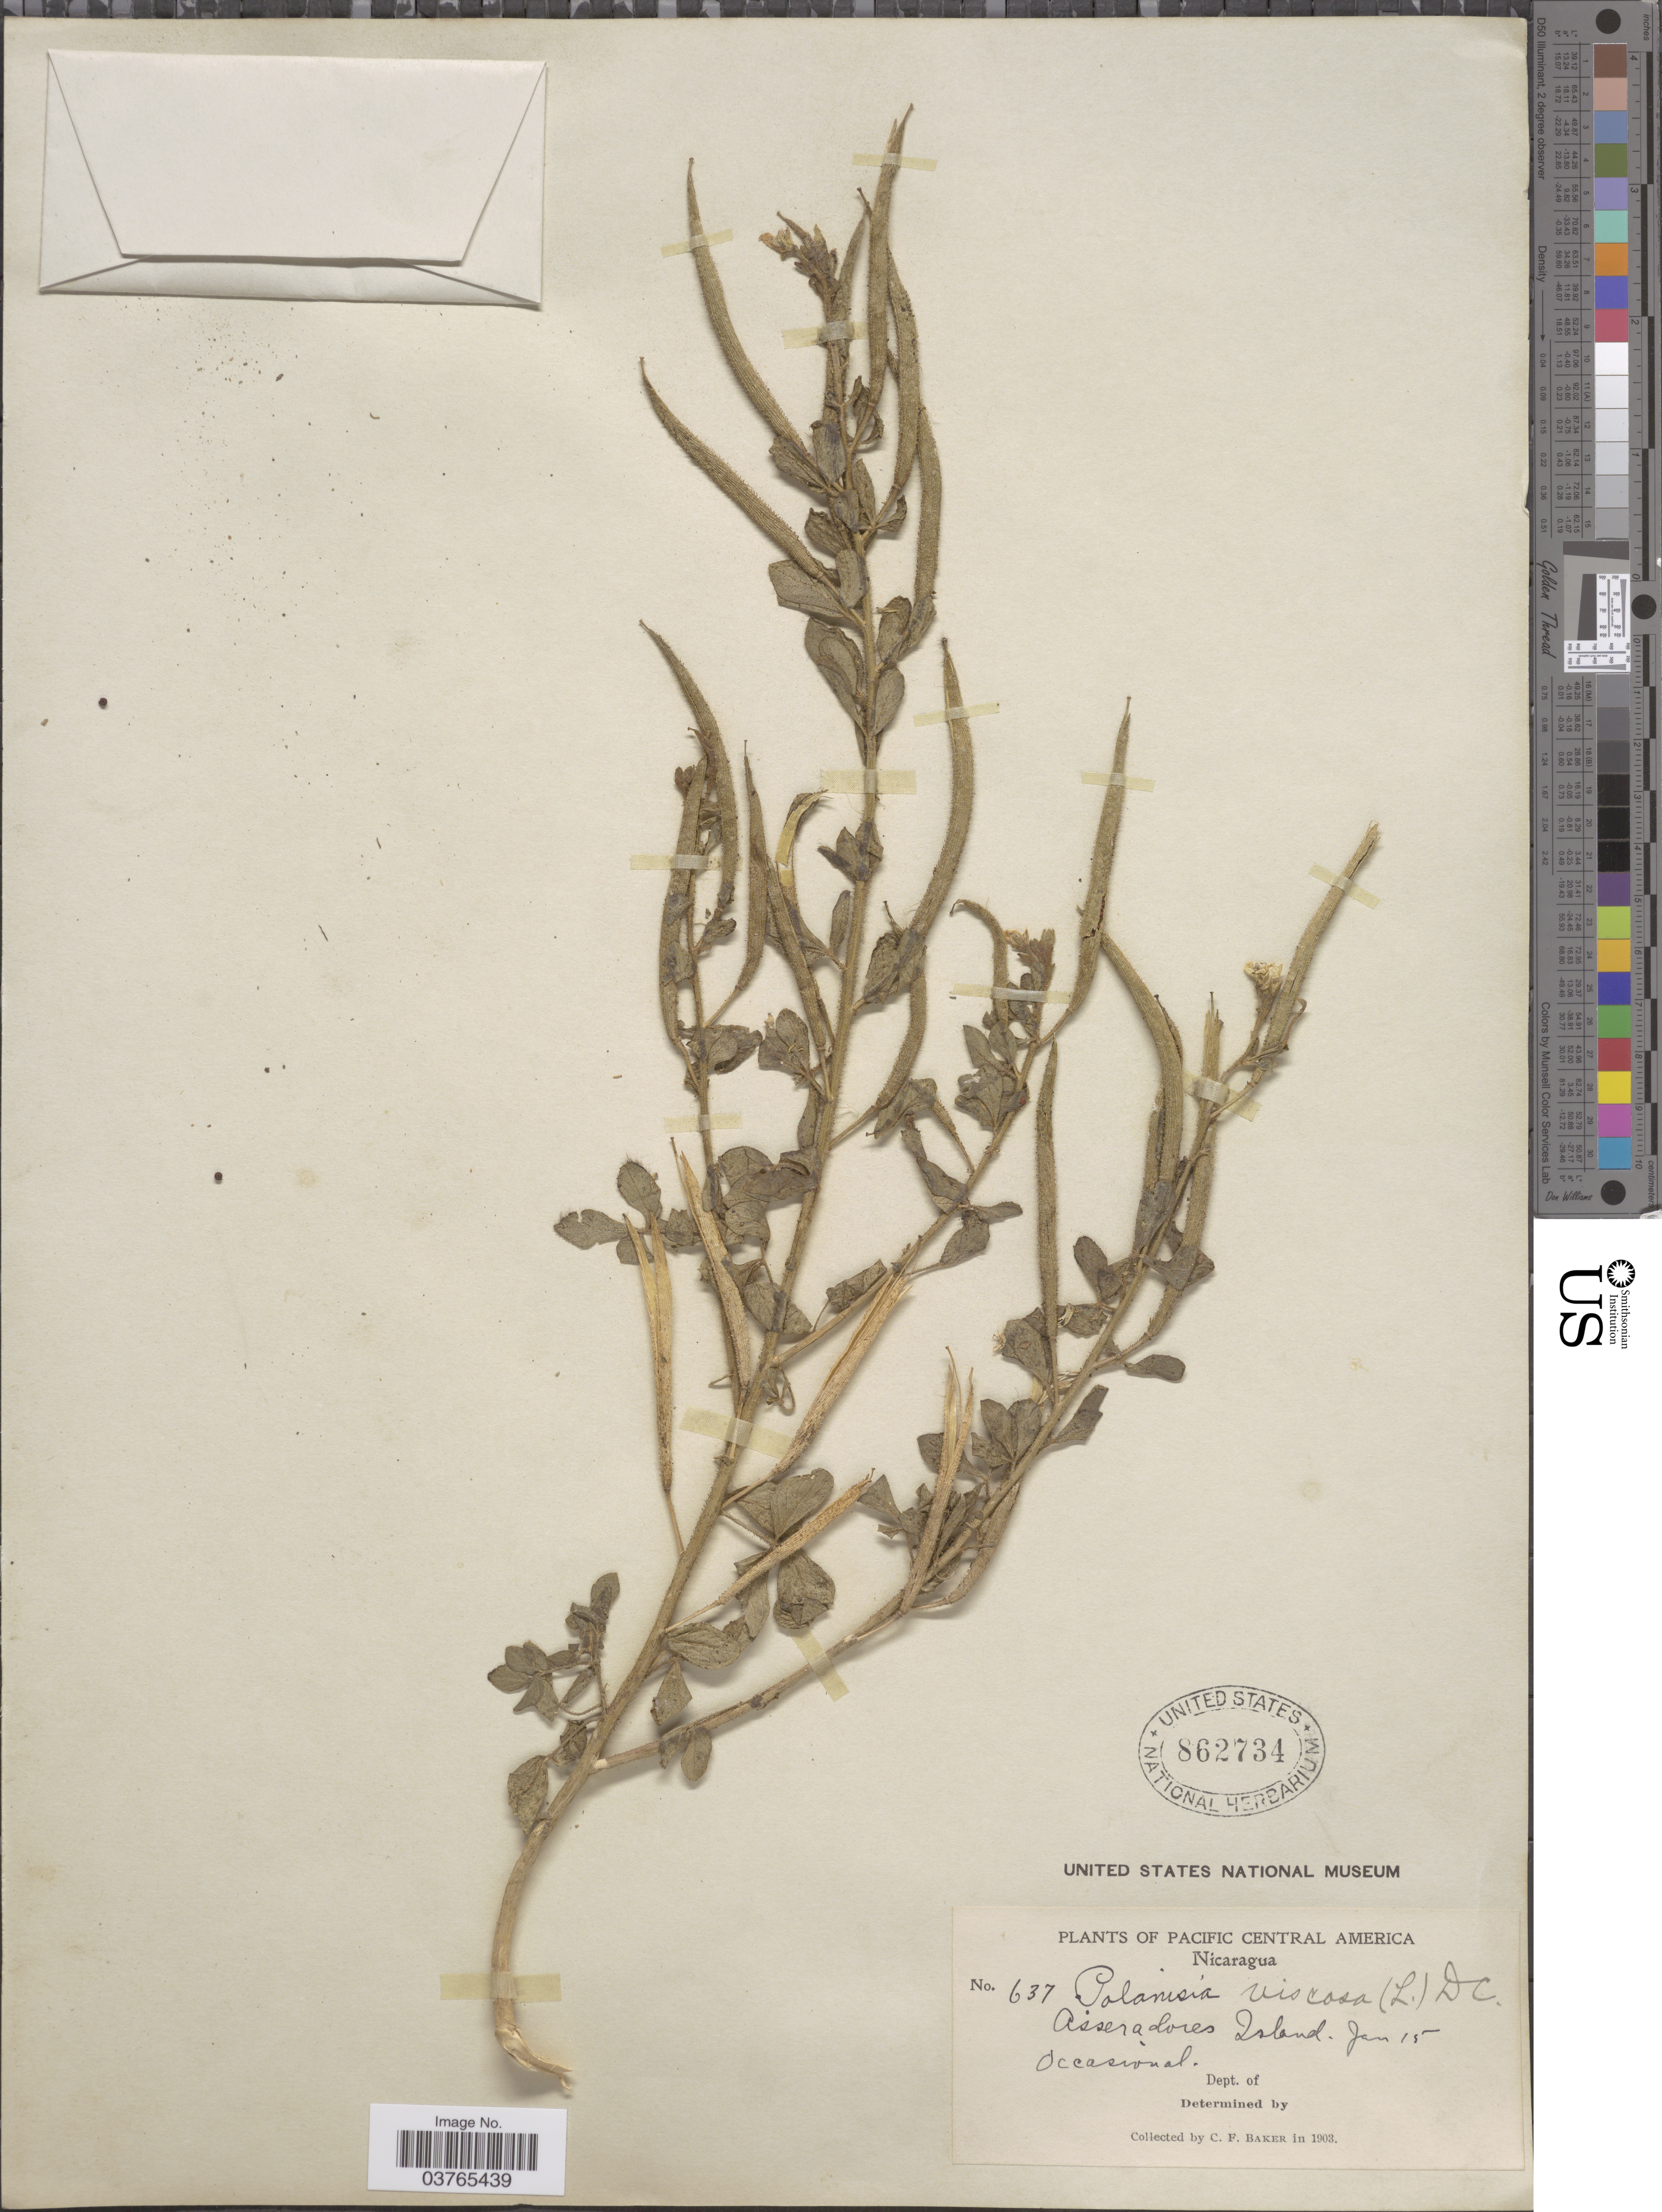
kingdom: Plantae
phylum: Tracheophyta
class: Magnoliopsida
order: Brassicales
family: Cleomaceae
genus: Arivela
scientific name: Arivela viscosa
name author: (L.) Raf.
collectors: C. F. Baker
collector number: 637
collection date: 1903-01-15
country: Nicaragua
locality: Pacific Central America. Asseradores Island.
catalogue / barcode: US 862734